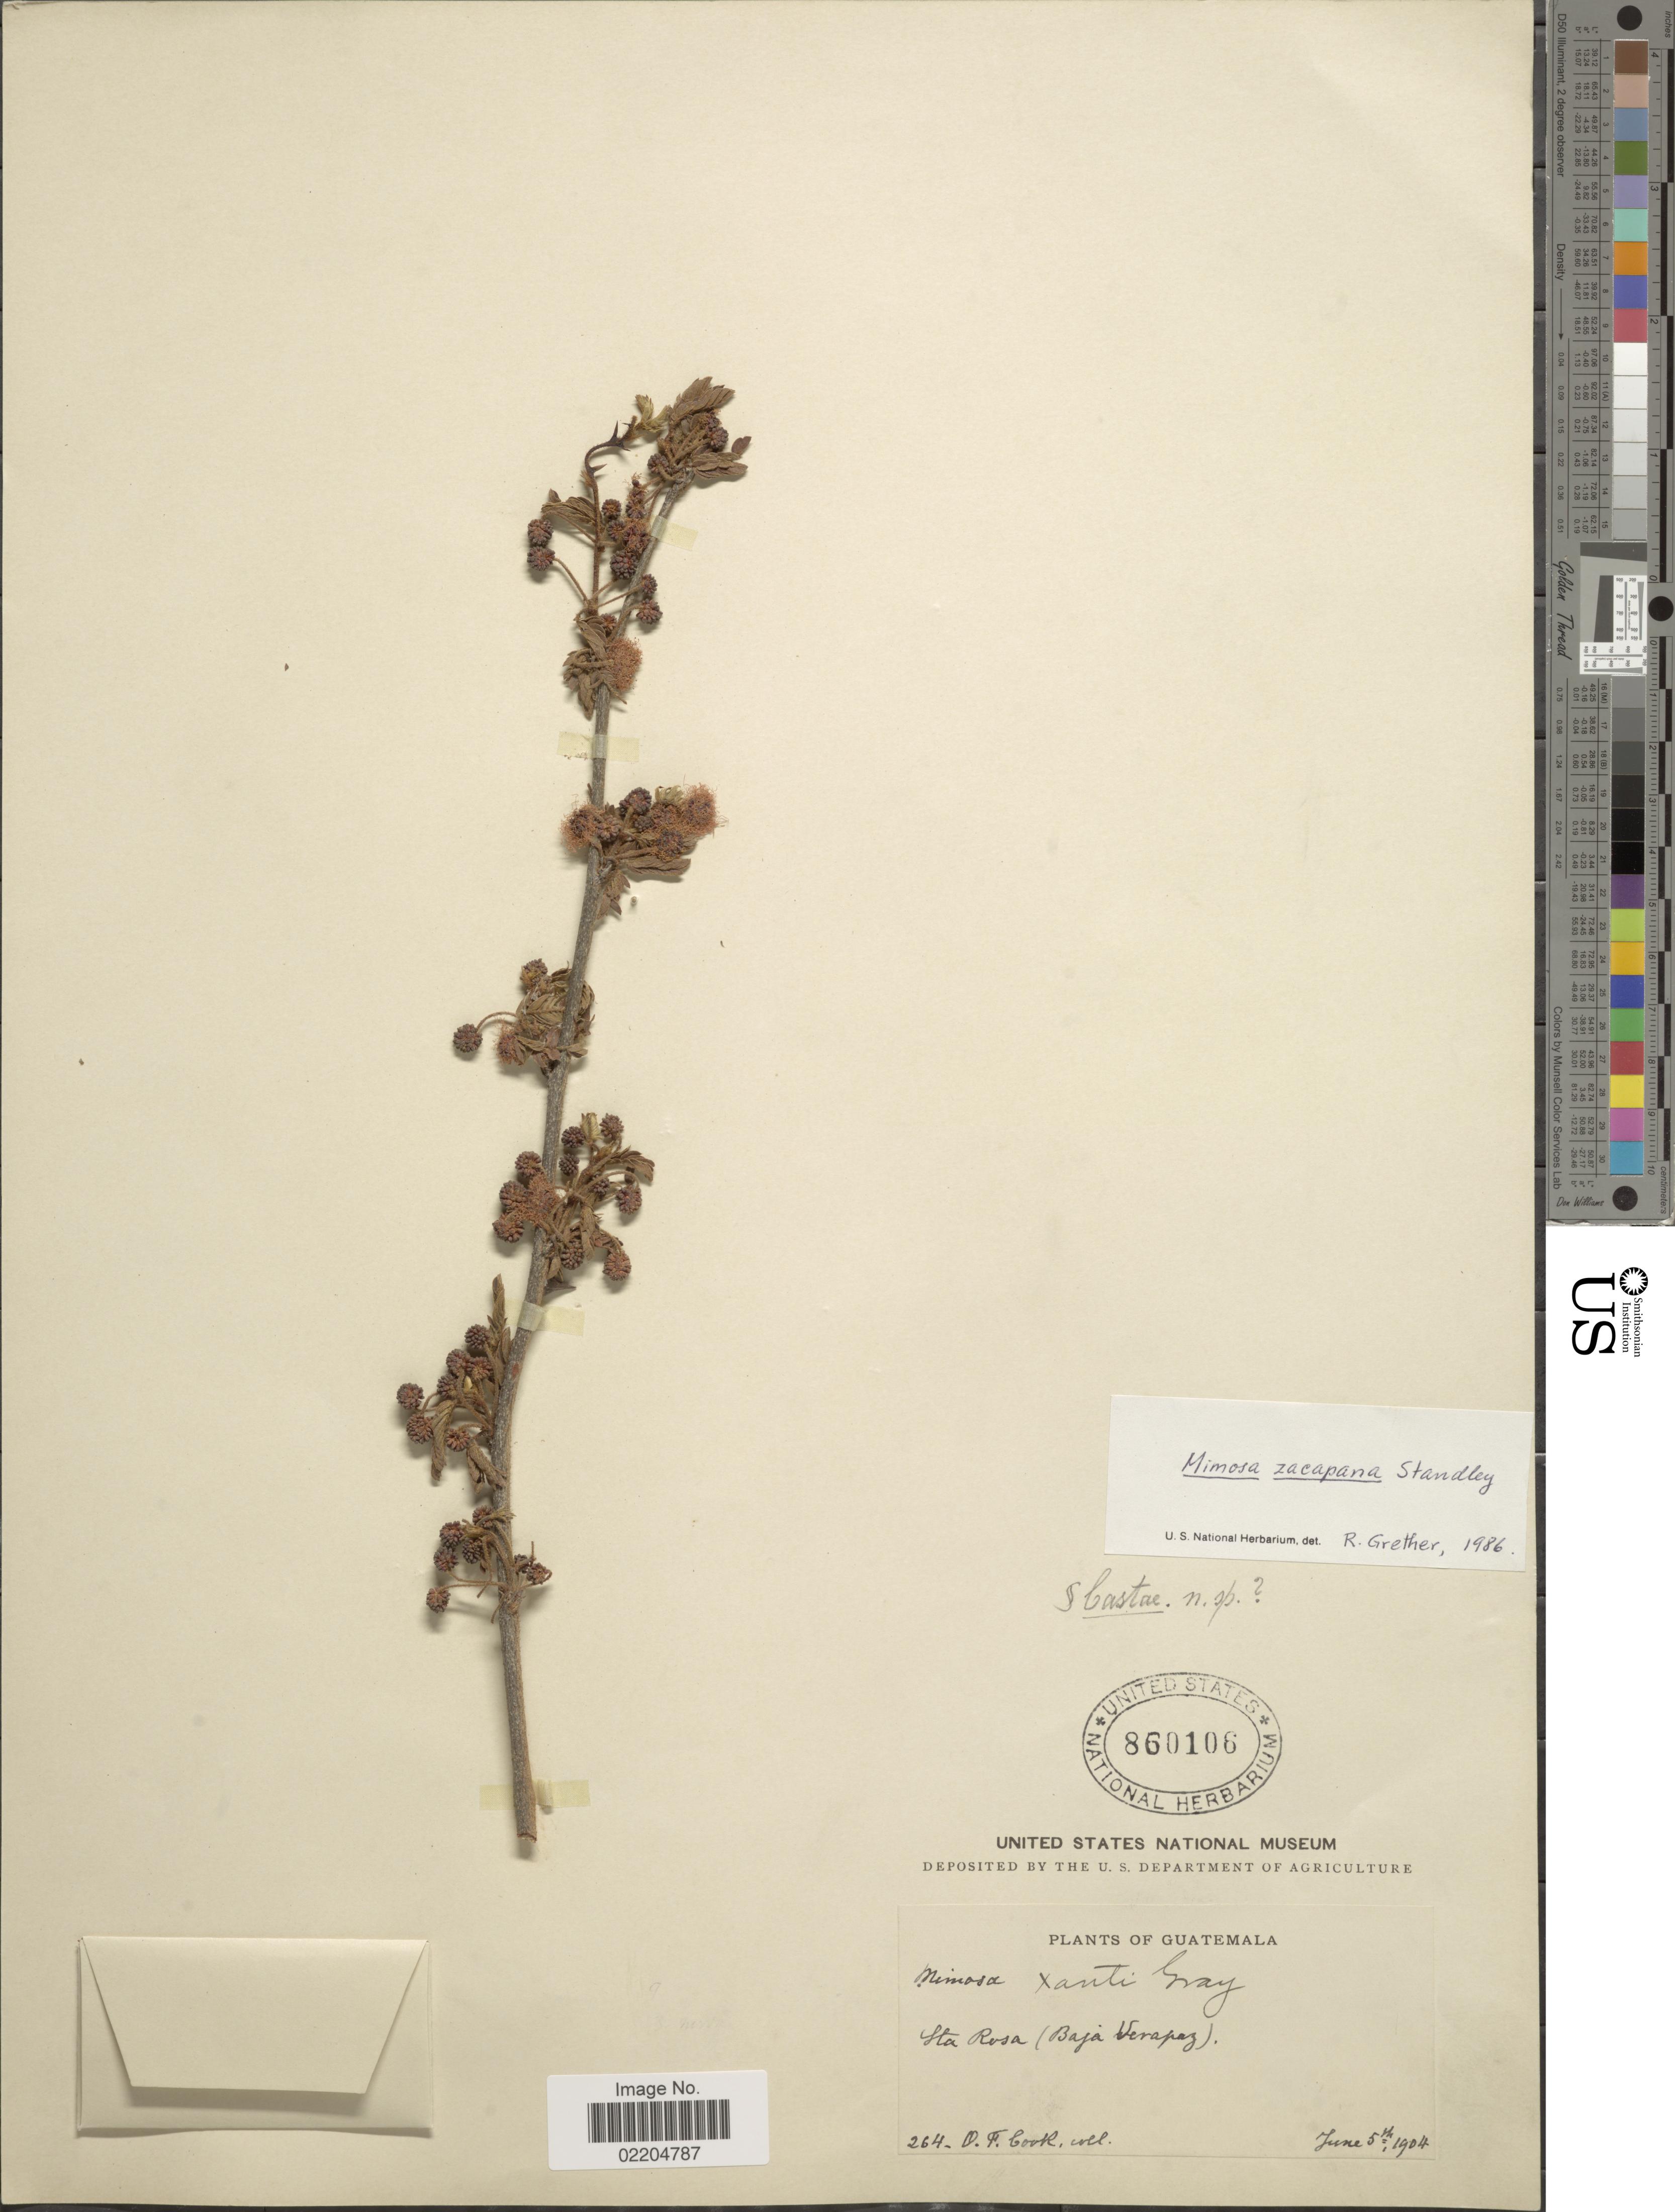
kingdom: Plantae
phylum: Tracheophyta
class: Magnoliopsida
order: Fabales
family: Fabaceae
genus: Mimosa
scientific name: Mimosa zacapana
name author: Standl. & Steyerm.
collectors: O. F. Cook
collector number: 264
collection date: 1904-06-05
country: Guatemala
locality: Guatemala, Sta. Rosa (Baja Verapaz).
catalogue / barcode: US 860106